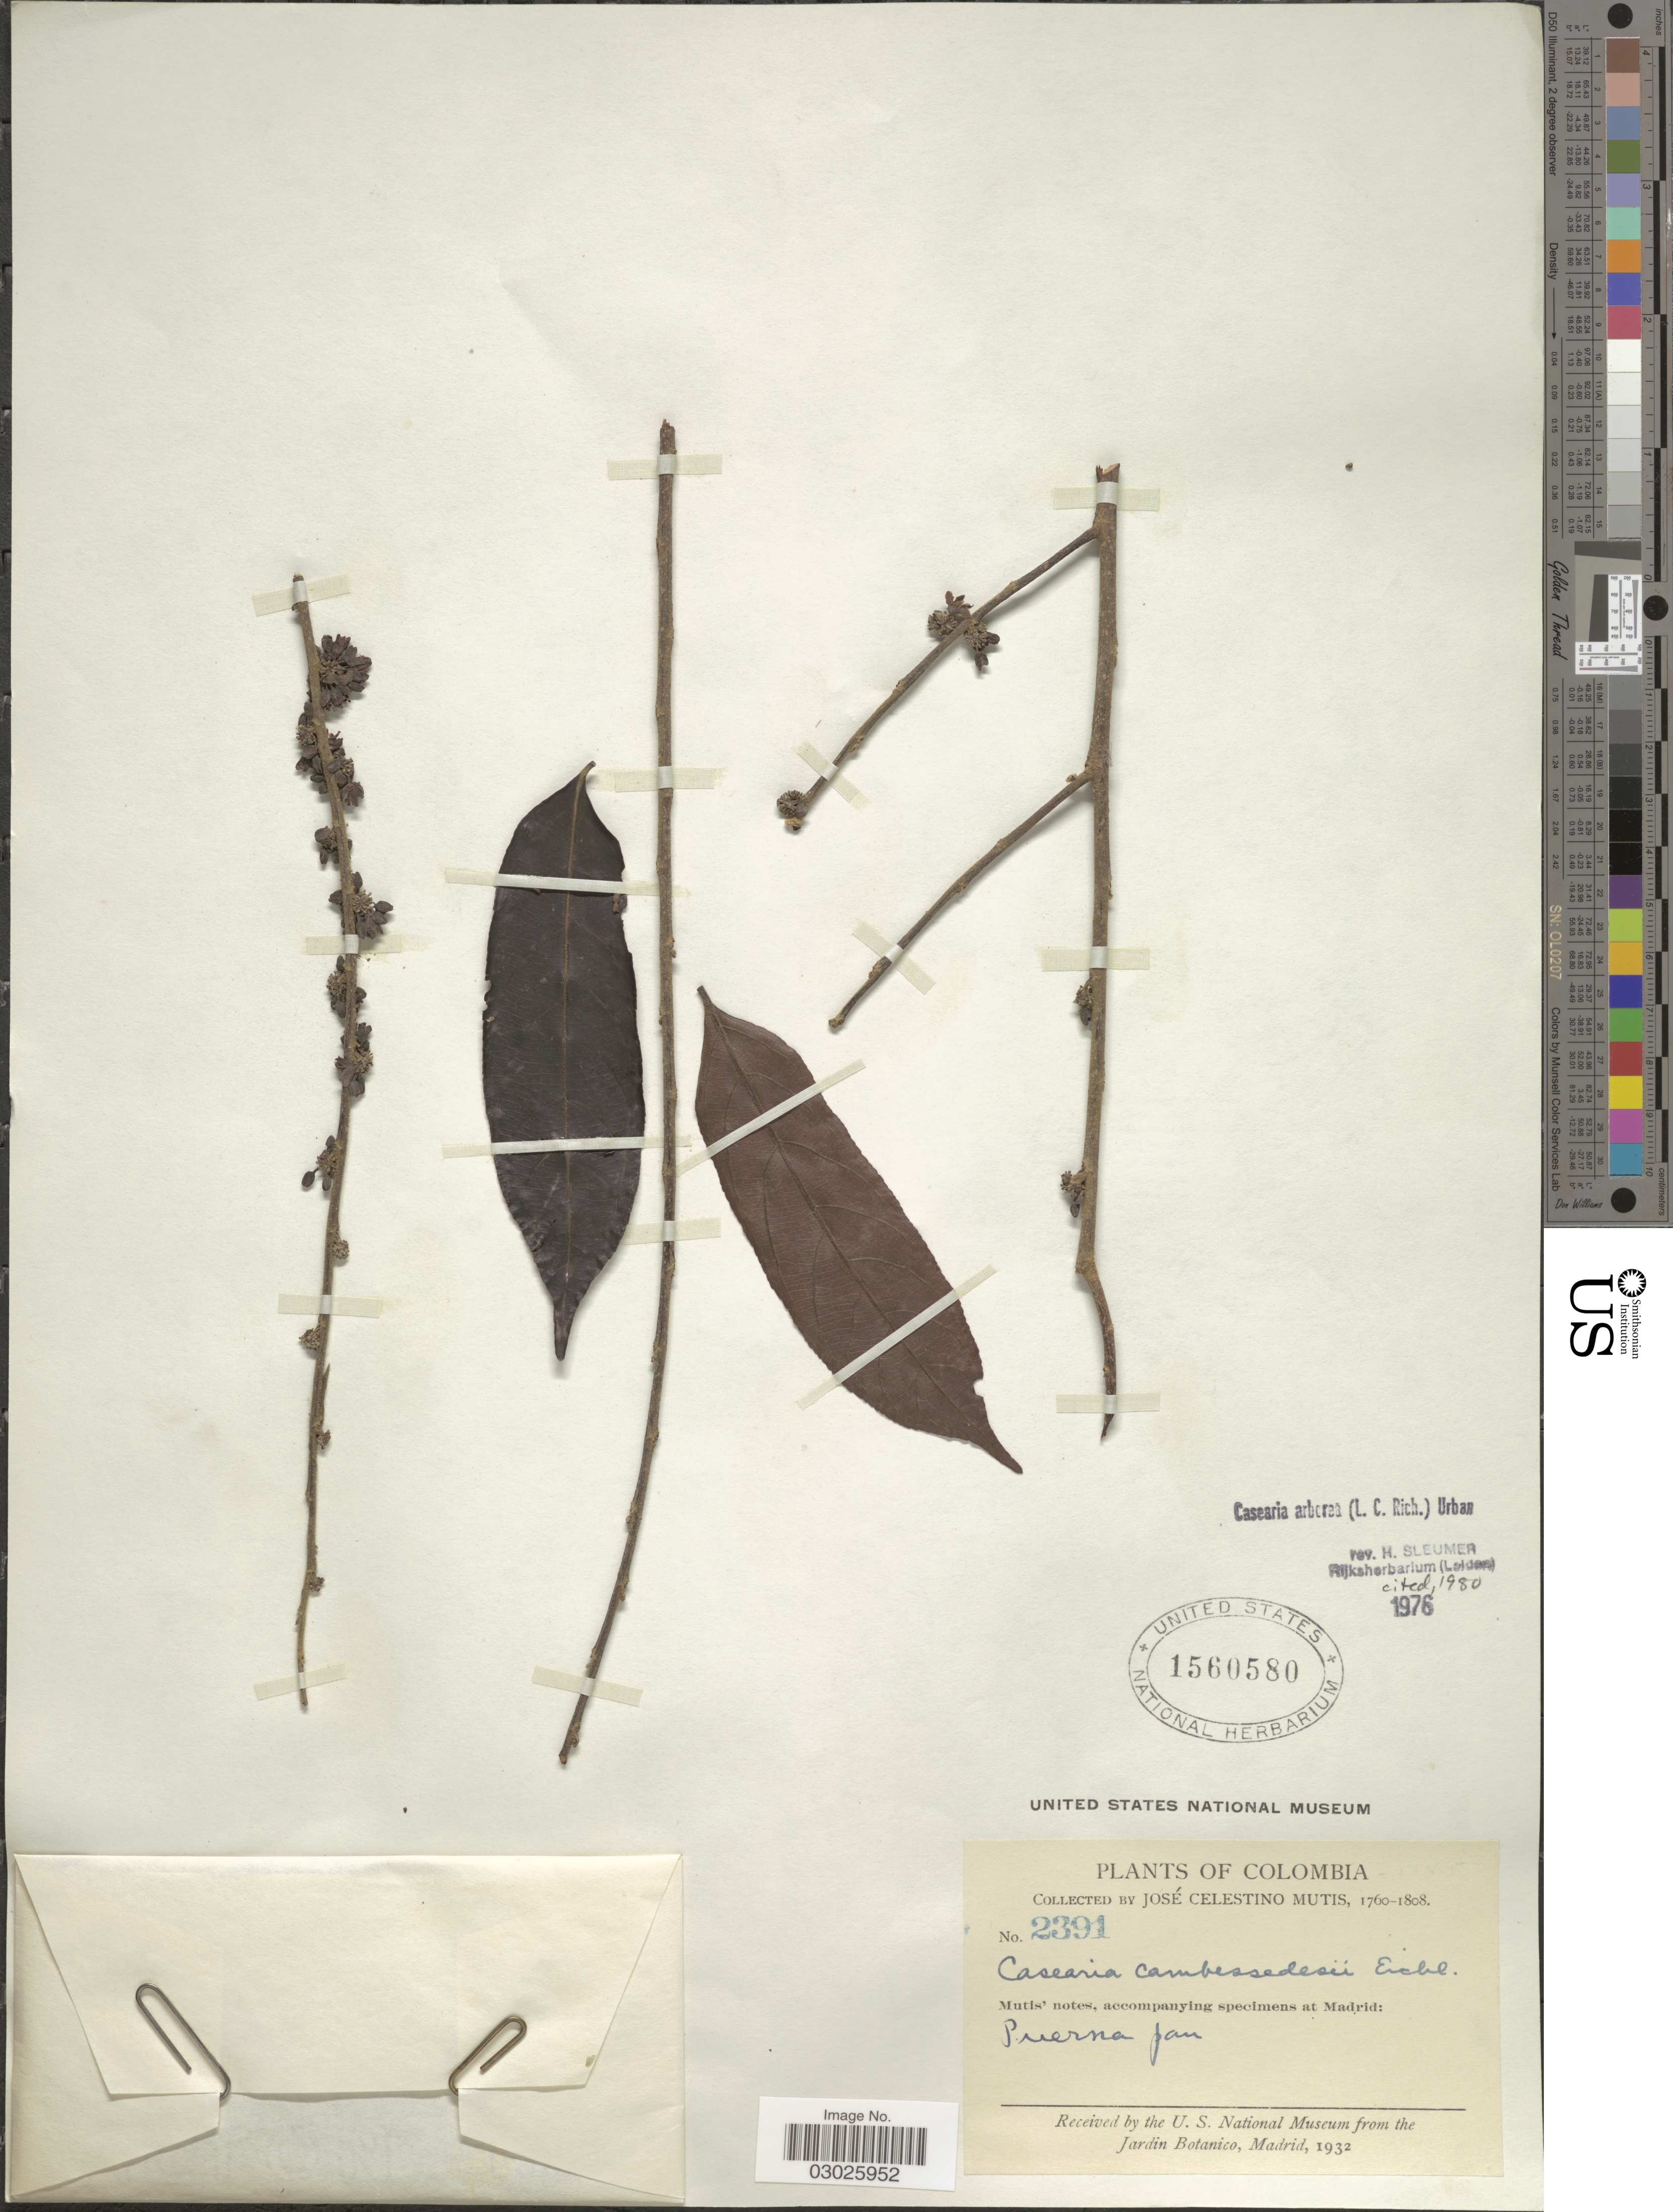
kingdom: Plantae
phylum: Tracheophyta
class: Magnoliopsida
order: Malpighiales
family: Salicaceae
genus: Casearia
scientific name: Casearia arborea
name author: (Rich.) Urb.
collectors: J. C. B. Mutis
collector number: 2391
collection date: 1760/1808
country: Colombia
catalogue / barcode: US 1560580